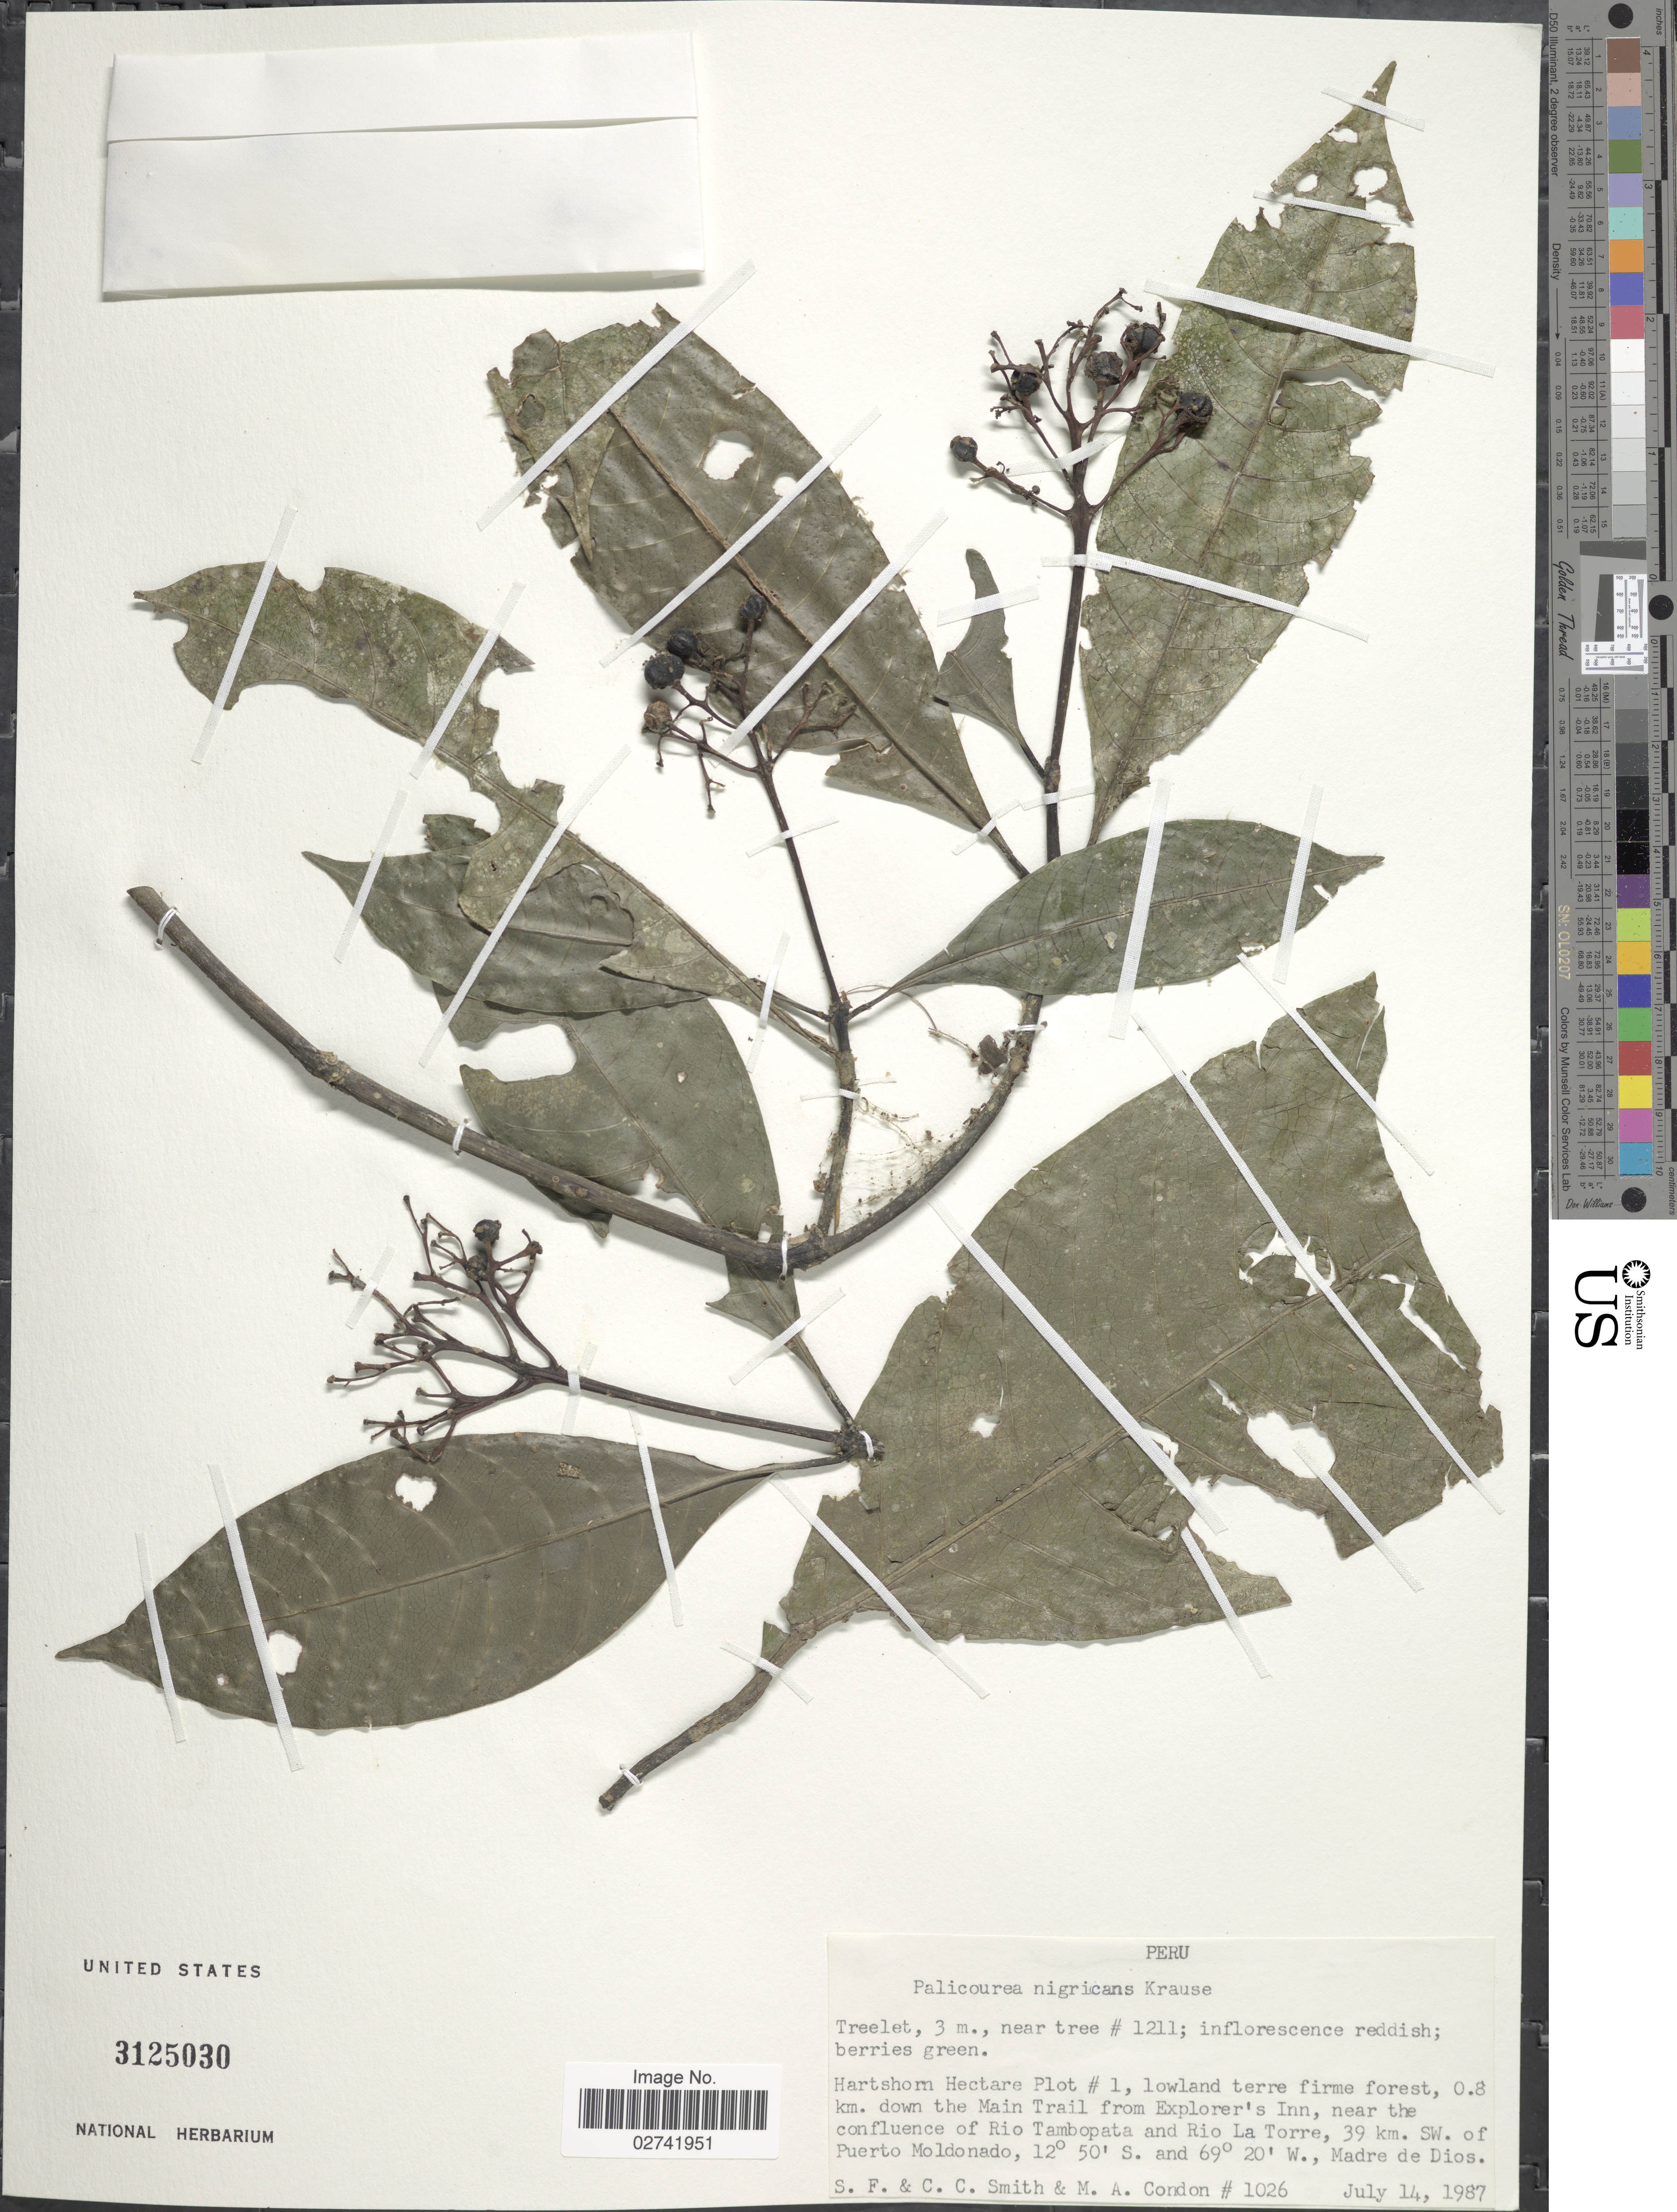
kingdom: Plantae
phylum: Tracheophyta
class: Magnoliopsida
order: Gentianales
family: Rubiaceae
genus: Palicourea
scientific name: Palicourea nigricans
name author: Krause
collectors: S.F. Smith, C. C. Smith & M. Condon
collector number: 1026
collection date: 1987-07-14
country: Peru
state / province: Madre de Dios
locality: Hartshorn Hectare Plot #1, 0.8 km down the Main Trail from Explorer's Inn, near the confluence of Rio Tambopata and Rio La Torre, 39 km Sw f Puerto Moldonado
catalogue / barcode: US 3125030